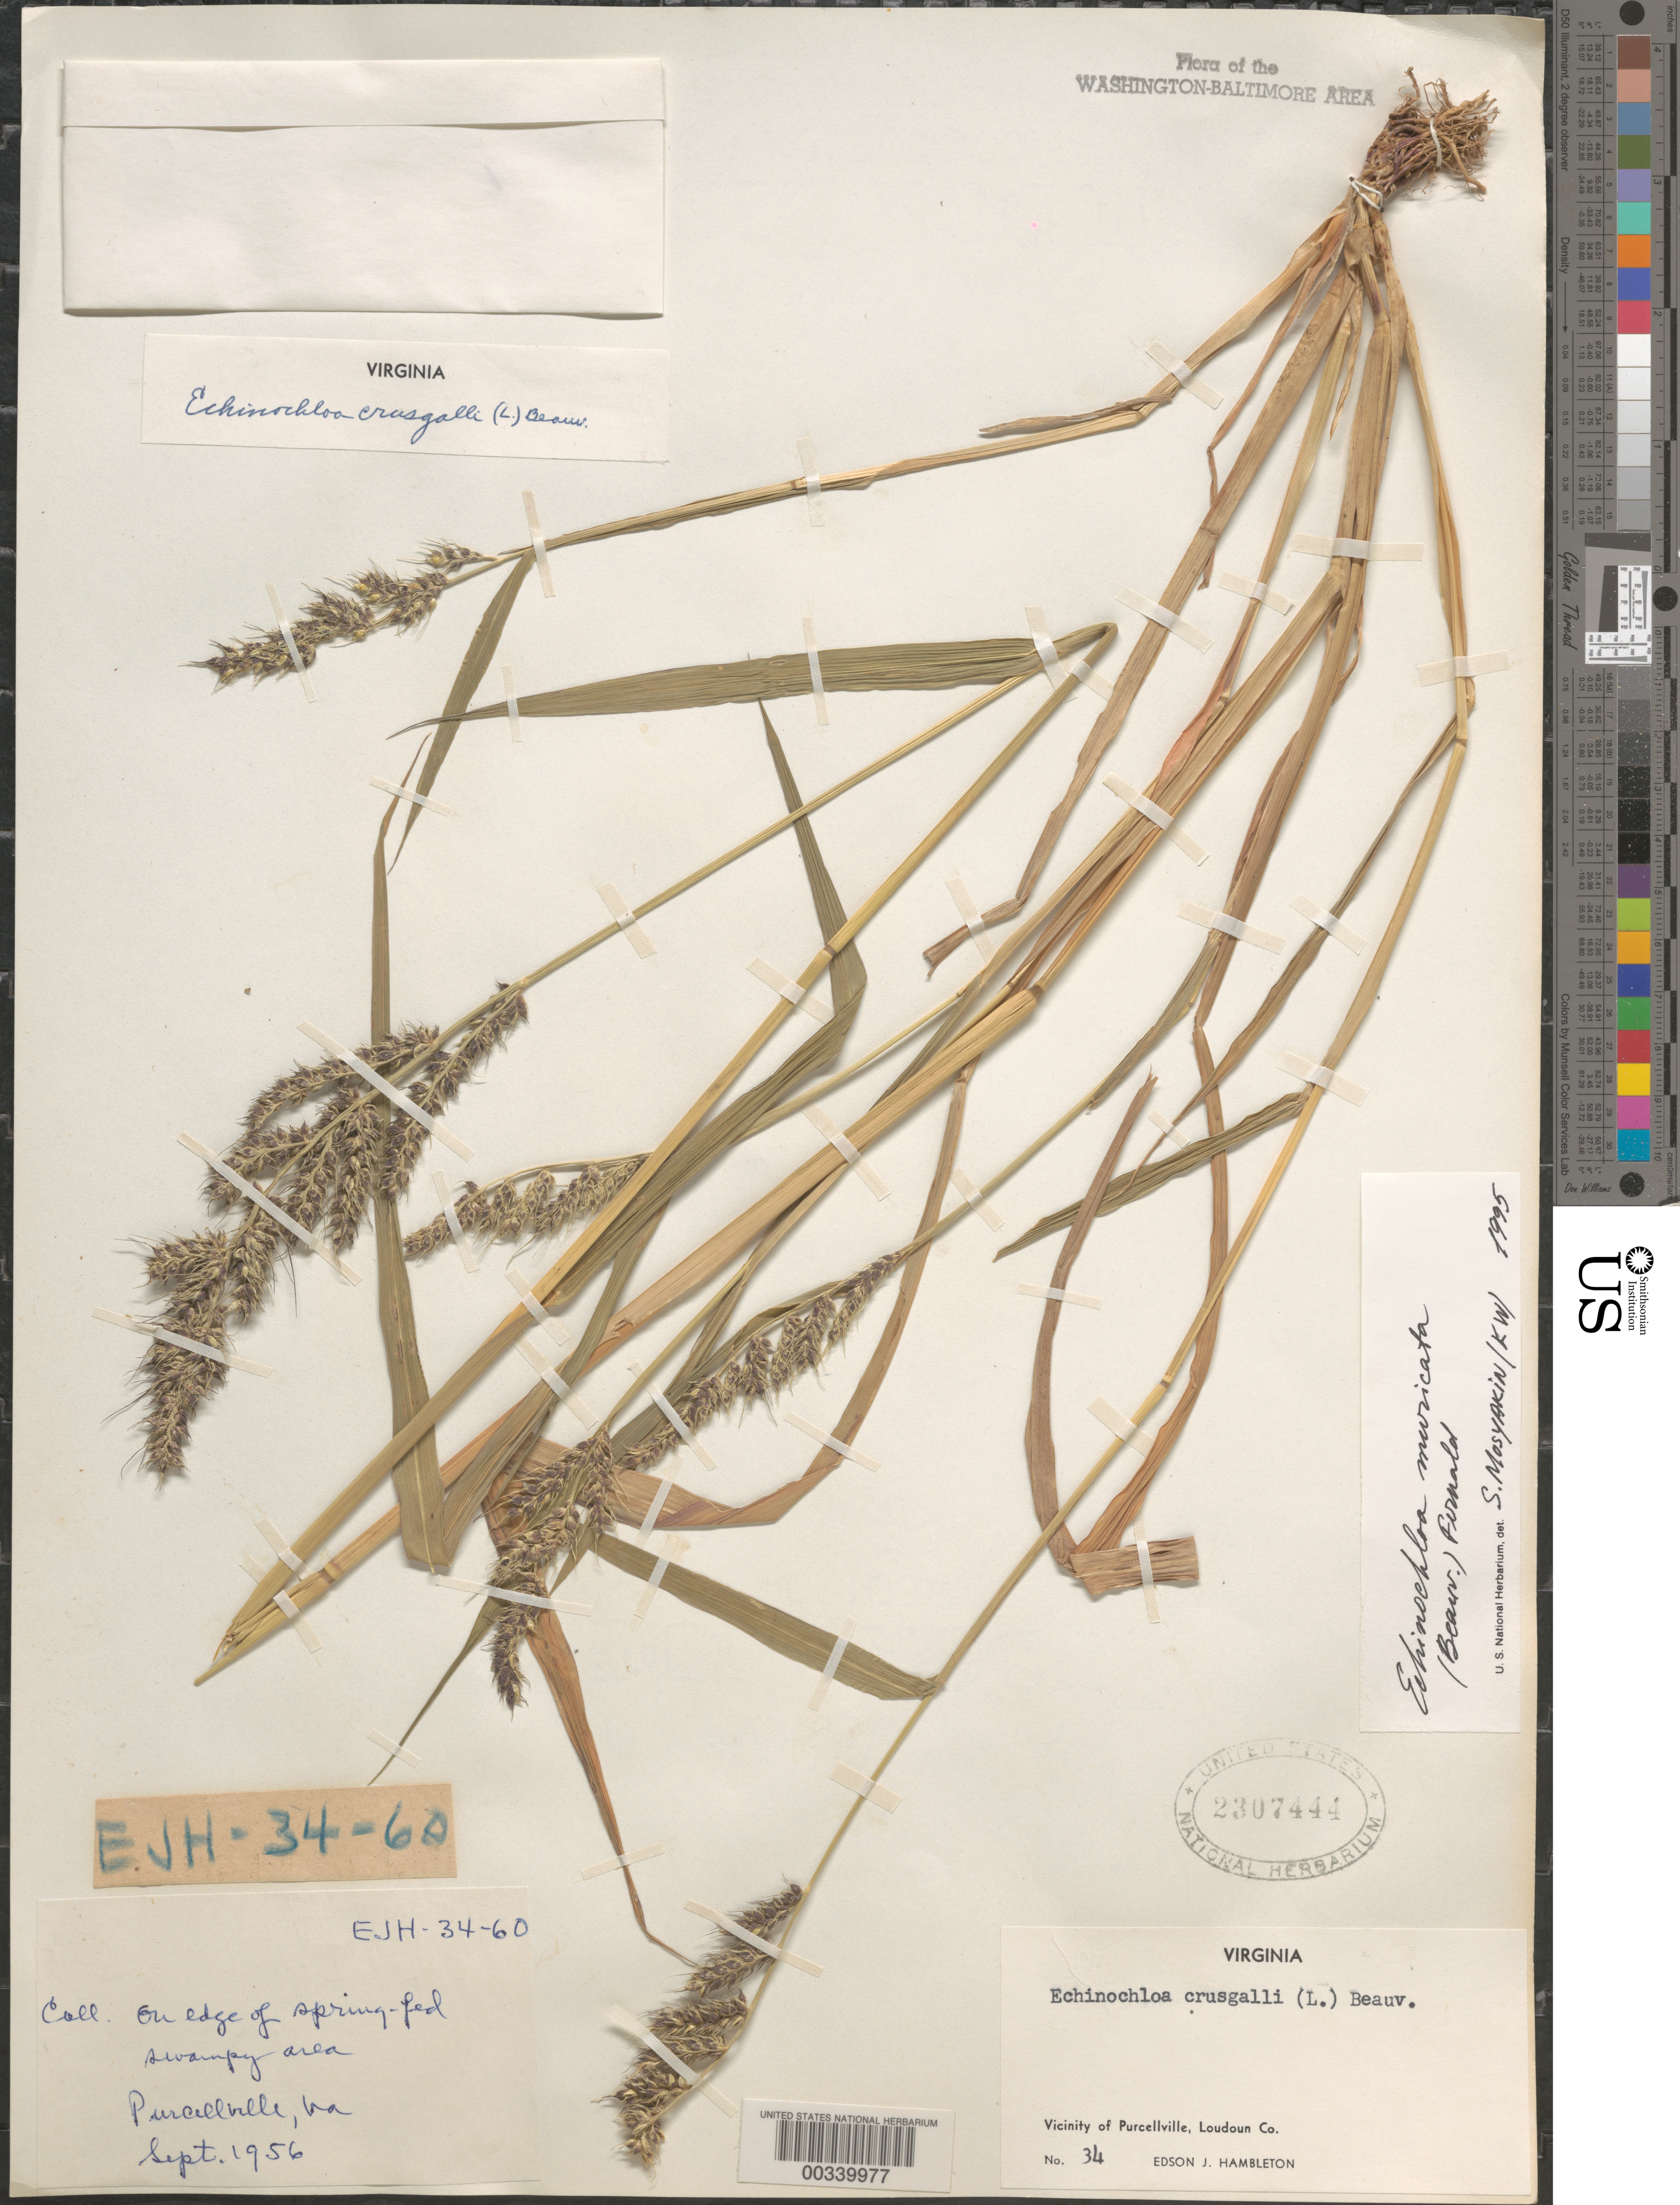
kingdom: Plantae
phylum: Tracheophyta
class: Liliopsida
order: Poales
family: Poaceae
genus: Echinochloa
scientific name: Echinochloa muricata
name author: (P. Beauv.) Fernald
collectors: E. Hambleton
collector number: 34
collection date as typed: Sep 1956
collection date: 1956-09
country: United States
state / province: Virginia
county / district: Loudoun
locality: Purcellville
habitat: On edge of spring fed swampy area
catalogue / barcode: US 2307444